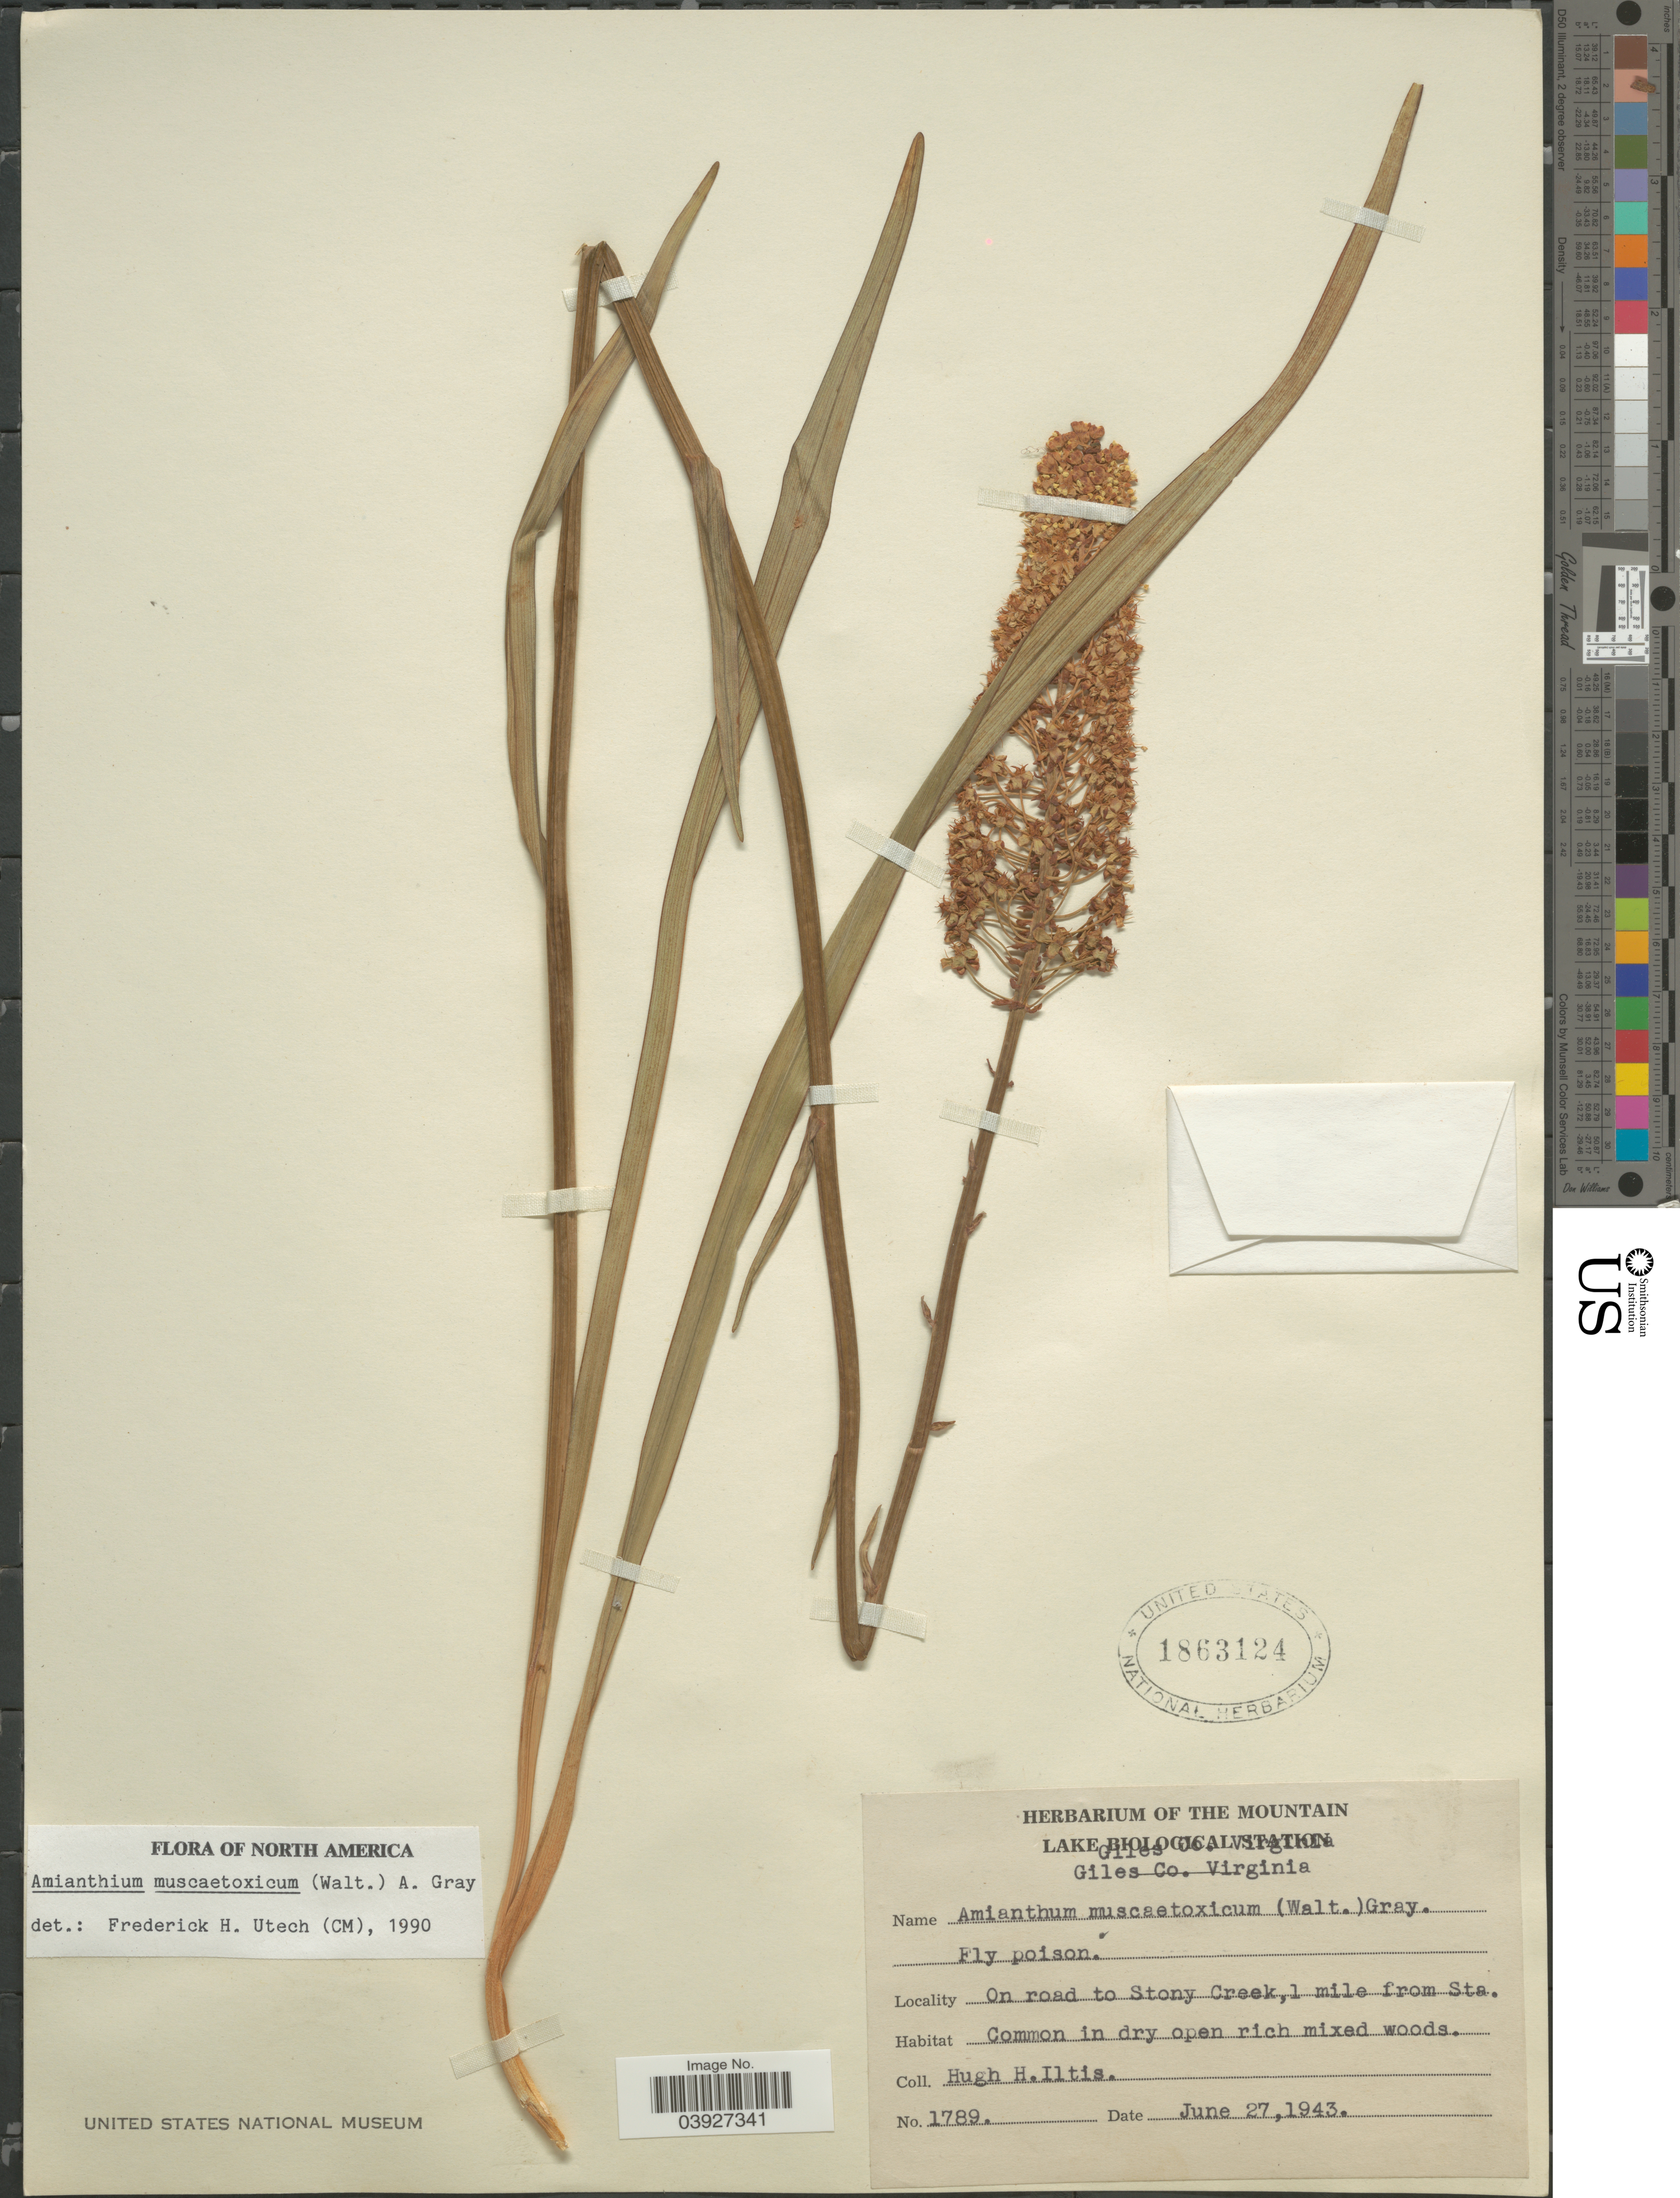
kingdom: Plantae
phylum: Tracheophyta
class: Liliopsida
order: Liliales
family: Melanthiaceae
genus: Amianthium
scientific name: Amianthium muscitoxicum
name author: (Walter) A. Gray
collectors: H. H. Iltis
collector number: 1789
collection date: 1943-06-27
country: United States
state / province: Virginia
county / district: Giles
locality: On road to Stony Creek,1 mile from Sta.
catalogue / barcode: US 1863124